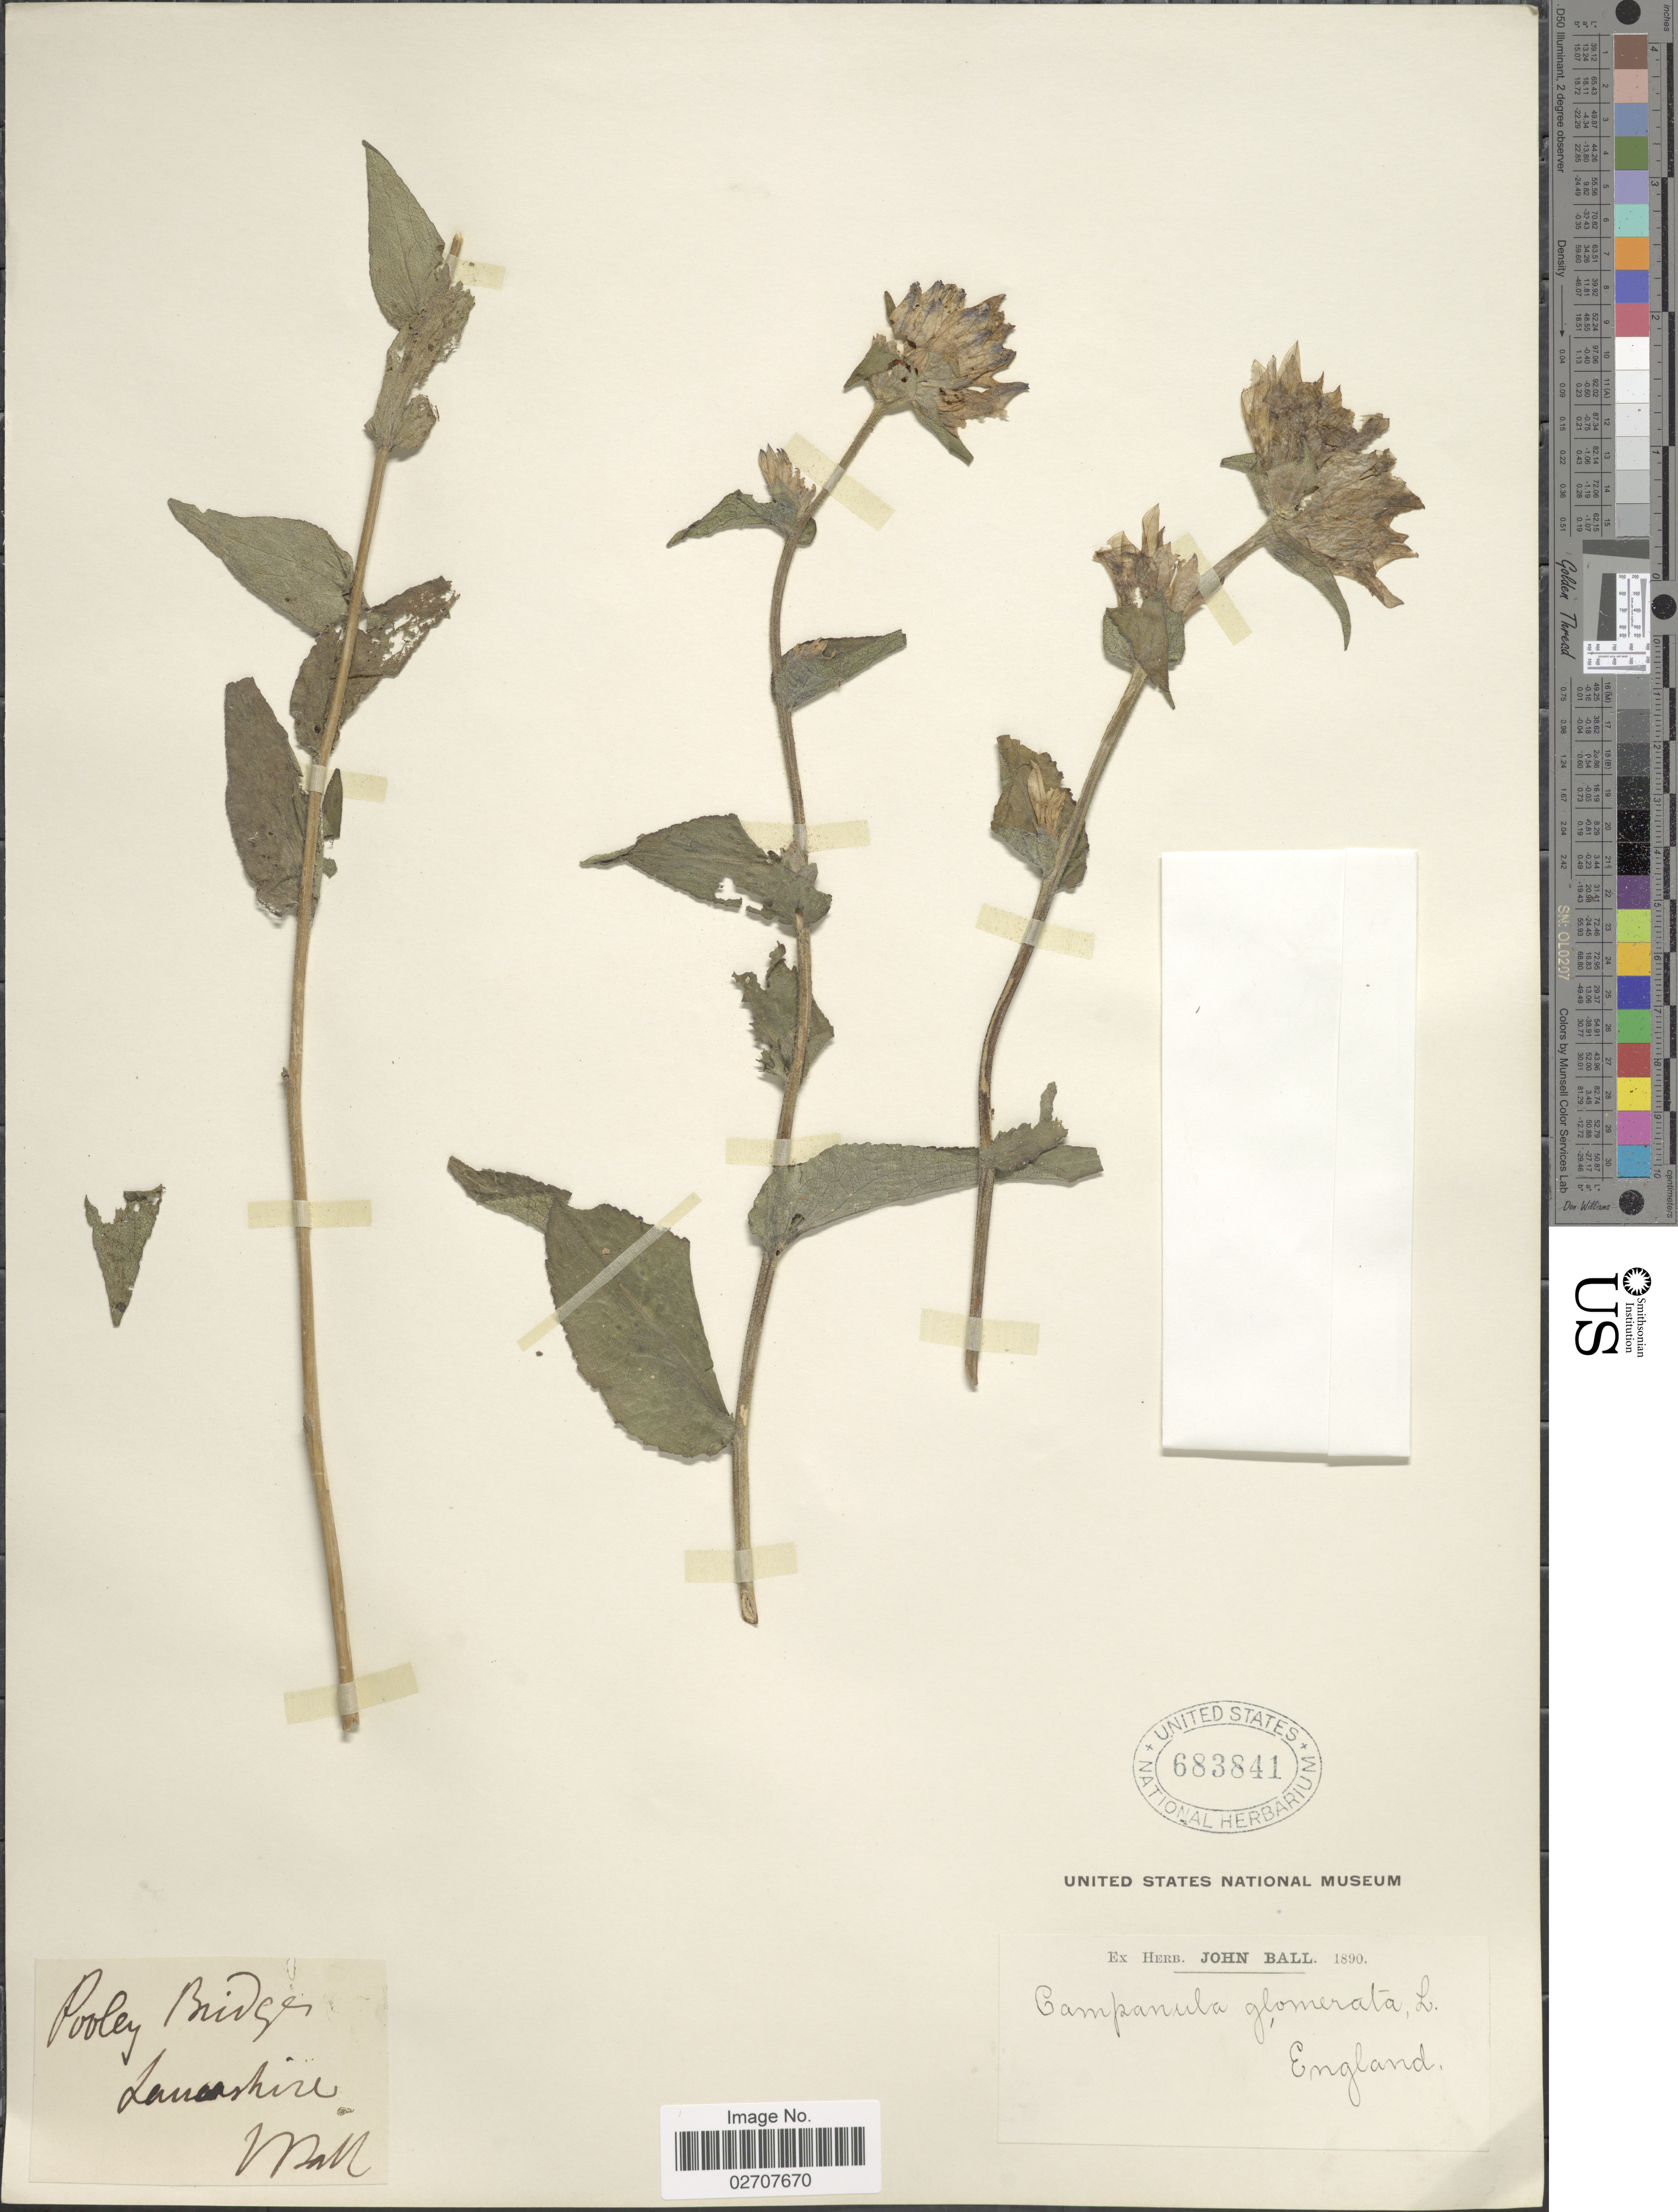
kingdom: Plantae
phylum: Tracheophyta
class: Magnoliopsida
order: Asterales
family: Campanulaceae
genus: Campanula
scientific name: Campanula glomerata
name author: L.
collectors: J. Ball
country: United Kingdom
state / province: England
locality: Pooley Bridge. Lancashire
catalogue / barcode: US 683841